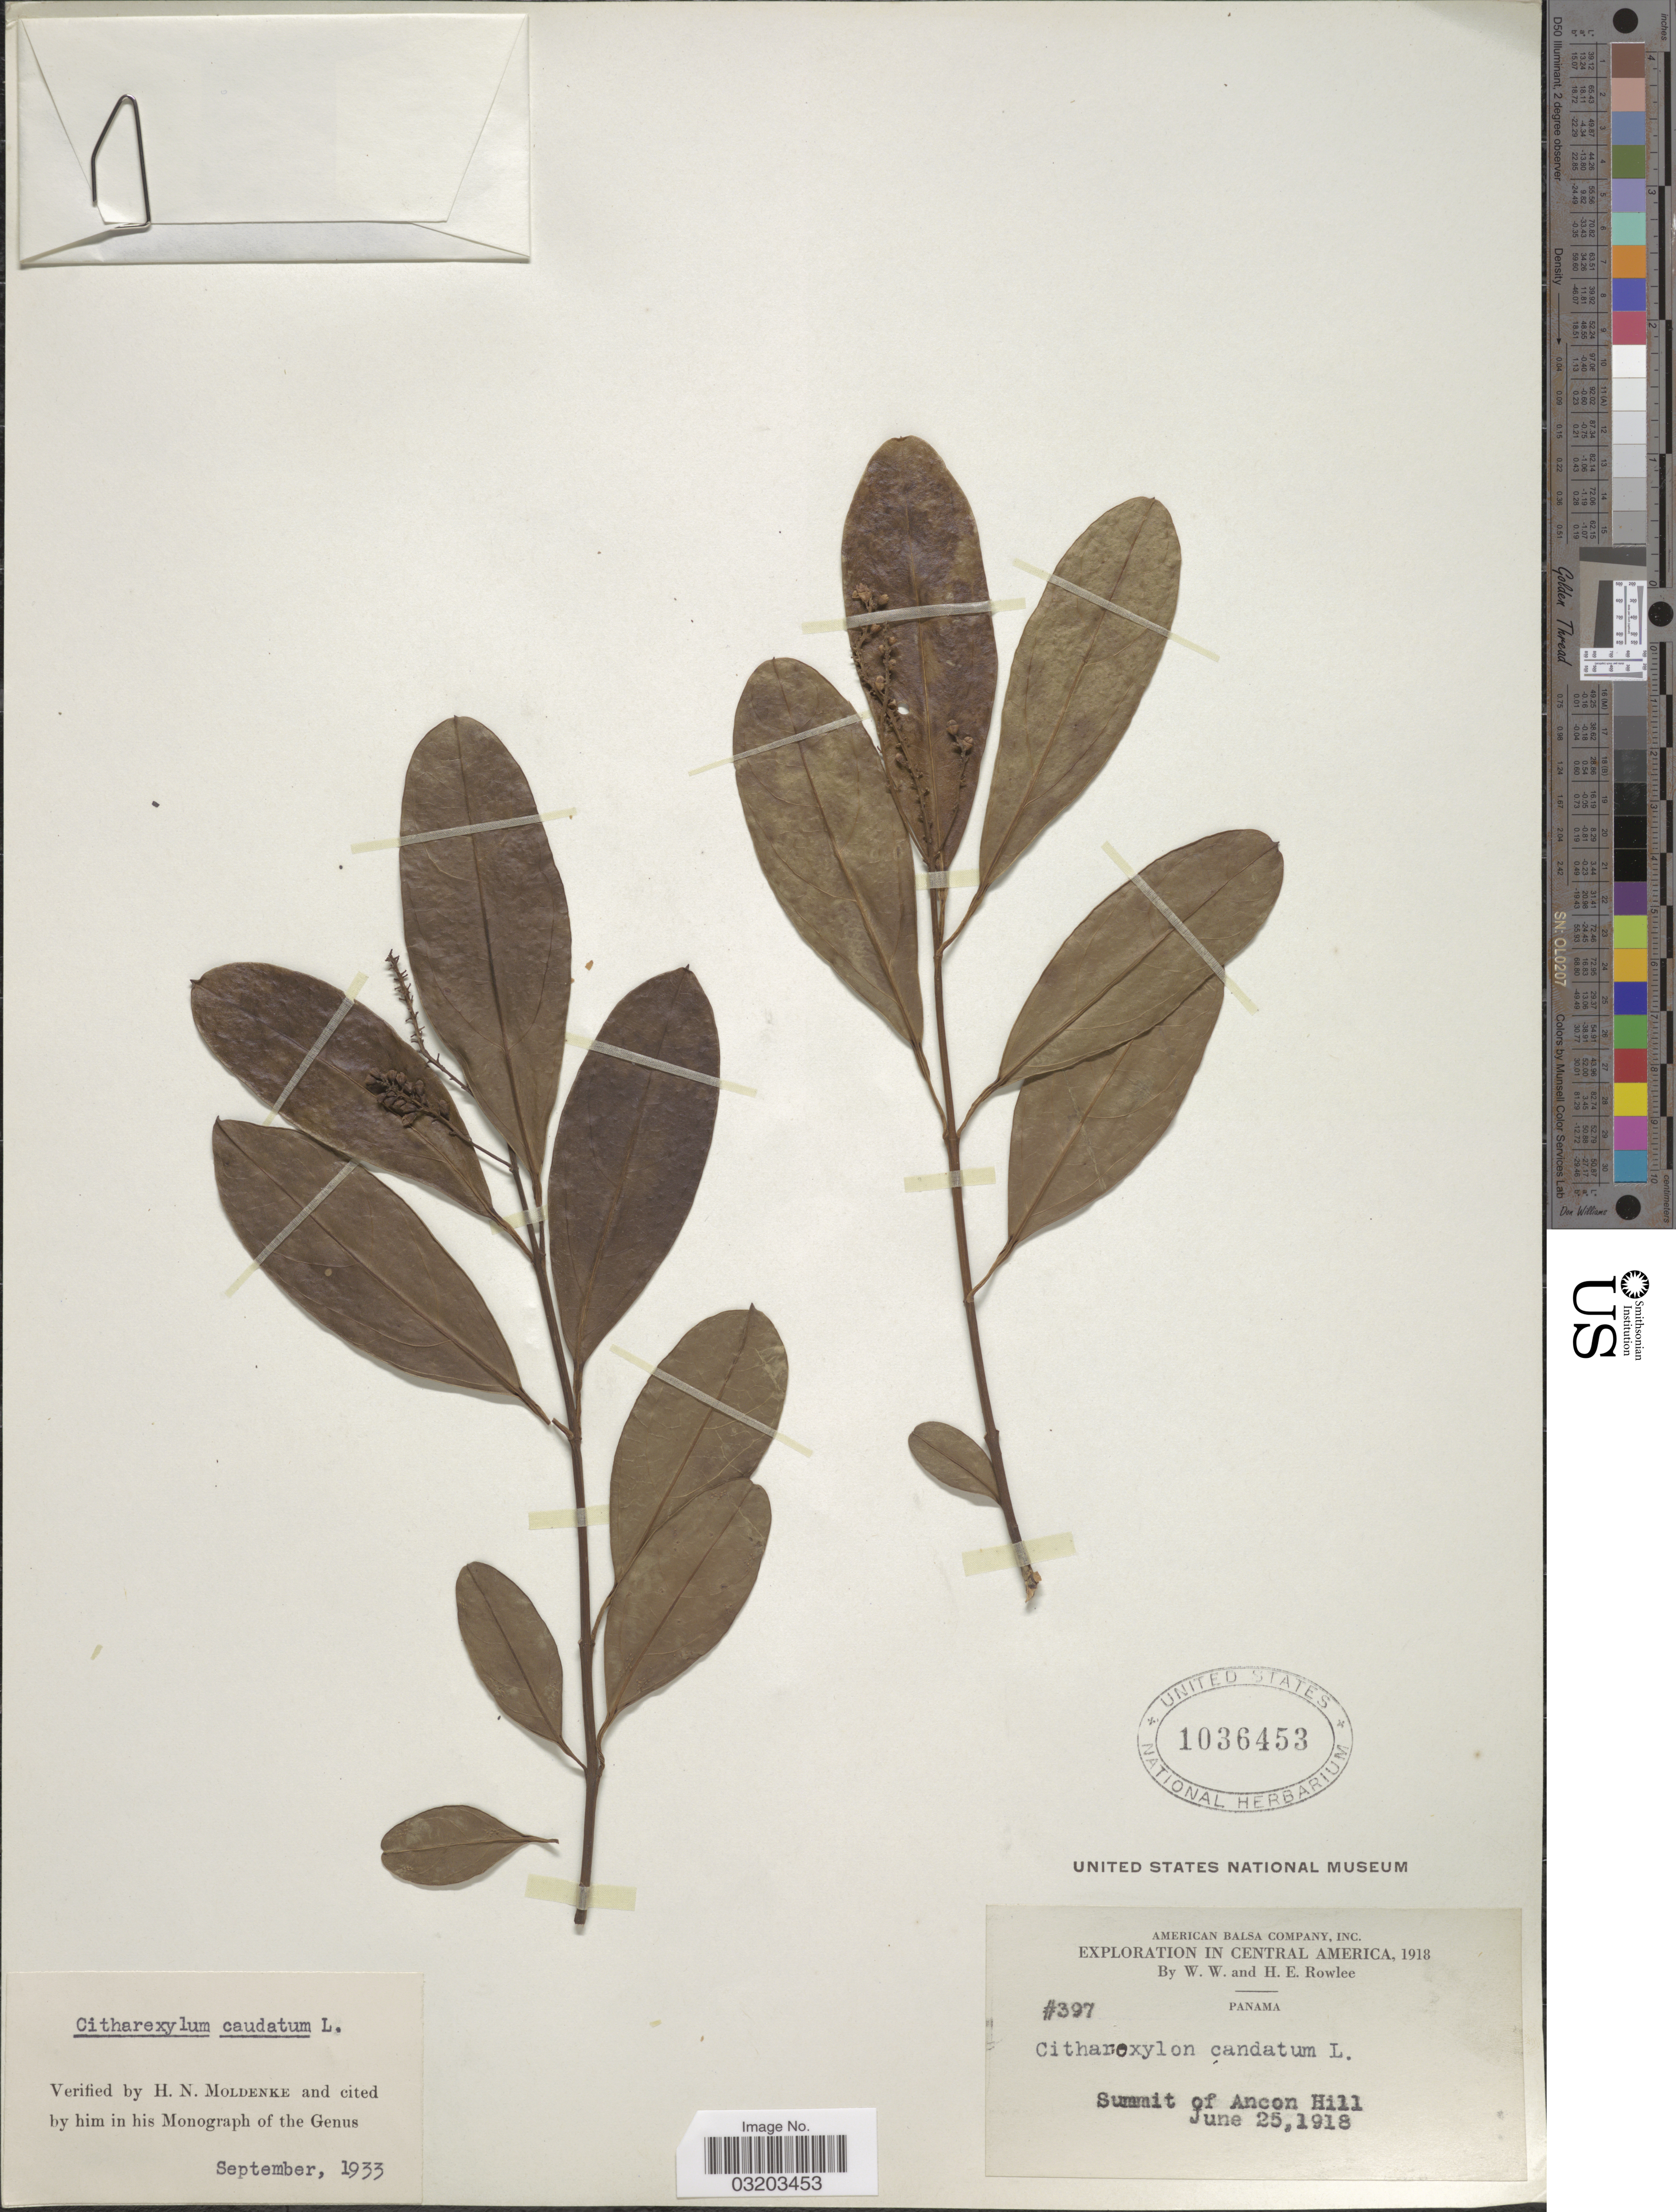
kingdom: Plantae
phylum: Tracheophyta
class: Magnoliopsida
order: Lamiales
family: Verbenaceae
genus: Citharexylum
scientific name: Citharexylum caudatum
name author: L.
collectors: W. W. Rowlee & H. E. Rowlee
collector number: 397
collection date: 1918-06-25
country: Panama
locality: Summit of Ancon Hill.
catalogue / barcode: US 1036453